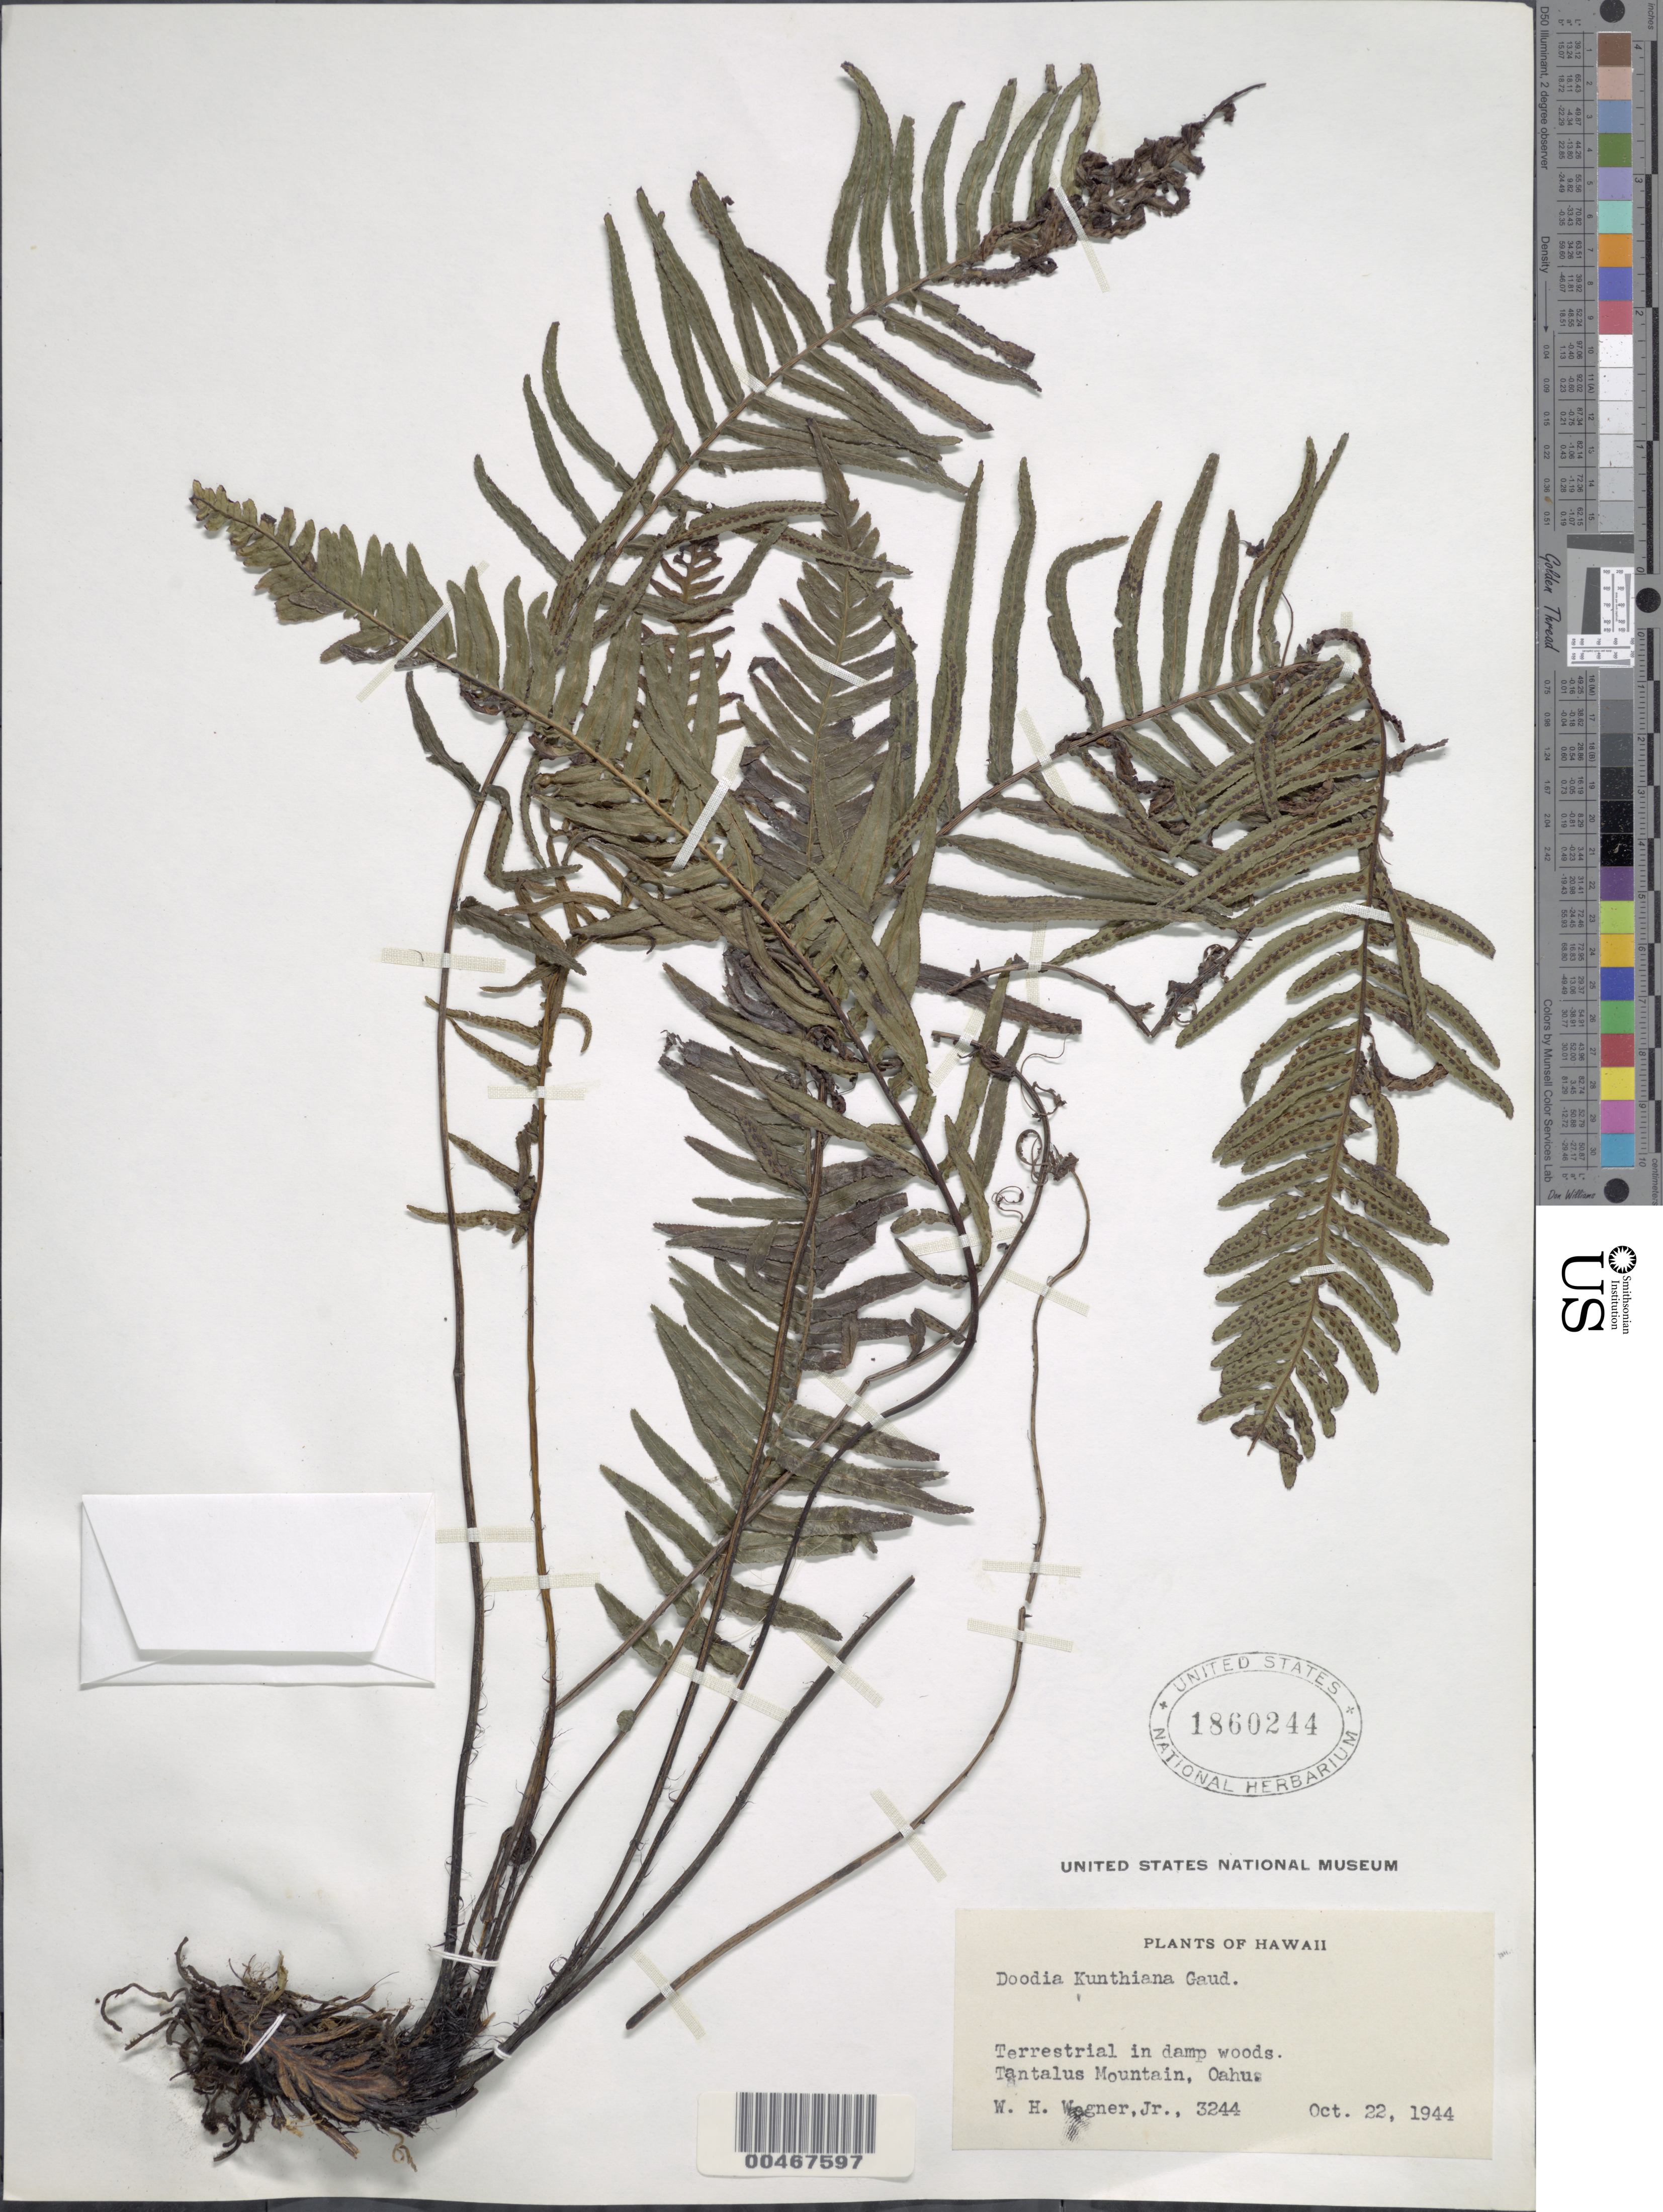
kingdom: Plantae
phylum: Tracheophyta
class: Polypodiopsida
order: Polypodiales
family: Blechnaceae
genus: Doodia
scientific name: Doodia kunthiana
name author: Gaudich.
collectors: W. H. Wagner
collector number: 3244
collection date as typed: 22 Oct 1944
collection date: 1944-10-22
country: United States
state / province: Hawaii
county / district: Honolulu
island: Oahu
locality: Tantalus Mts.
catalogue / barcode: US 1860244